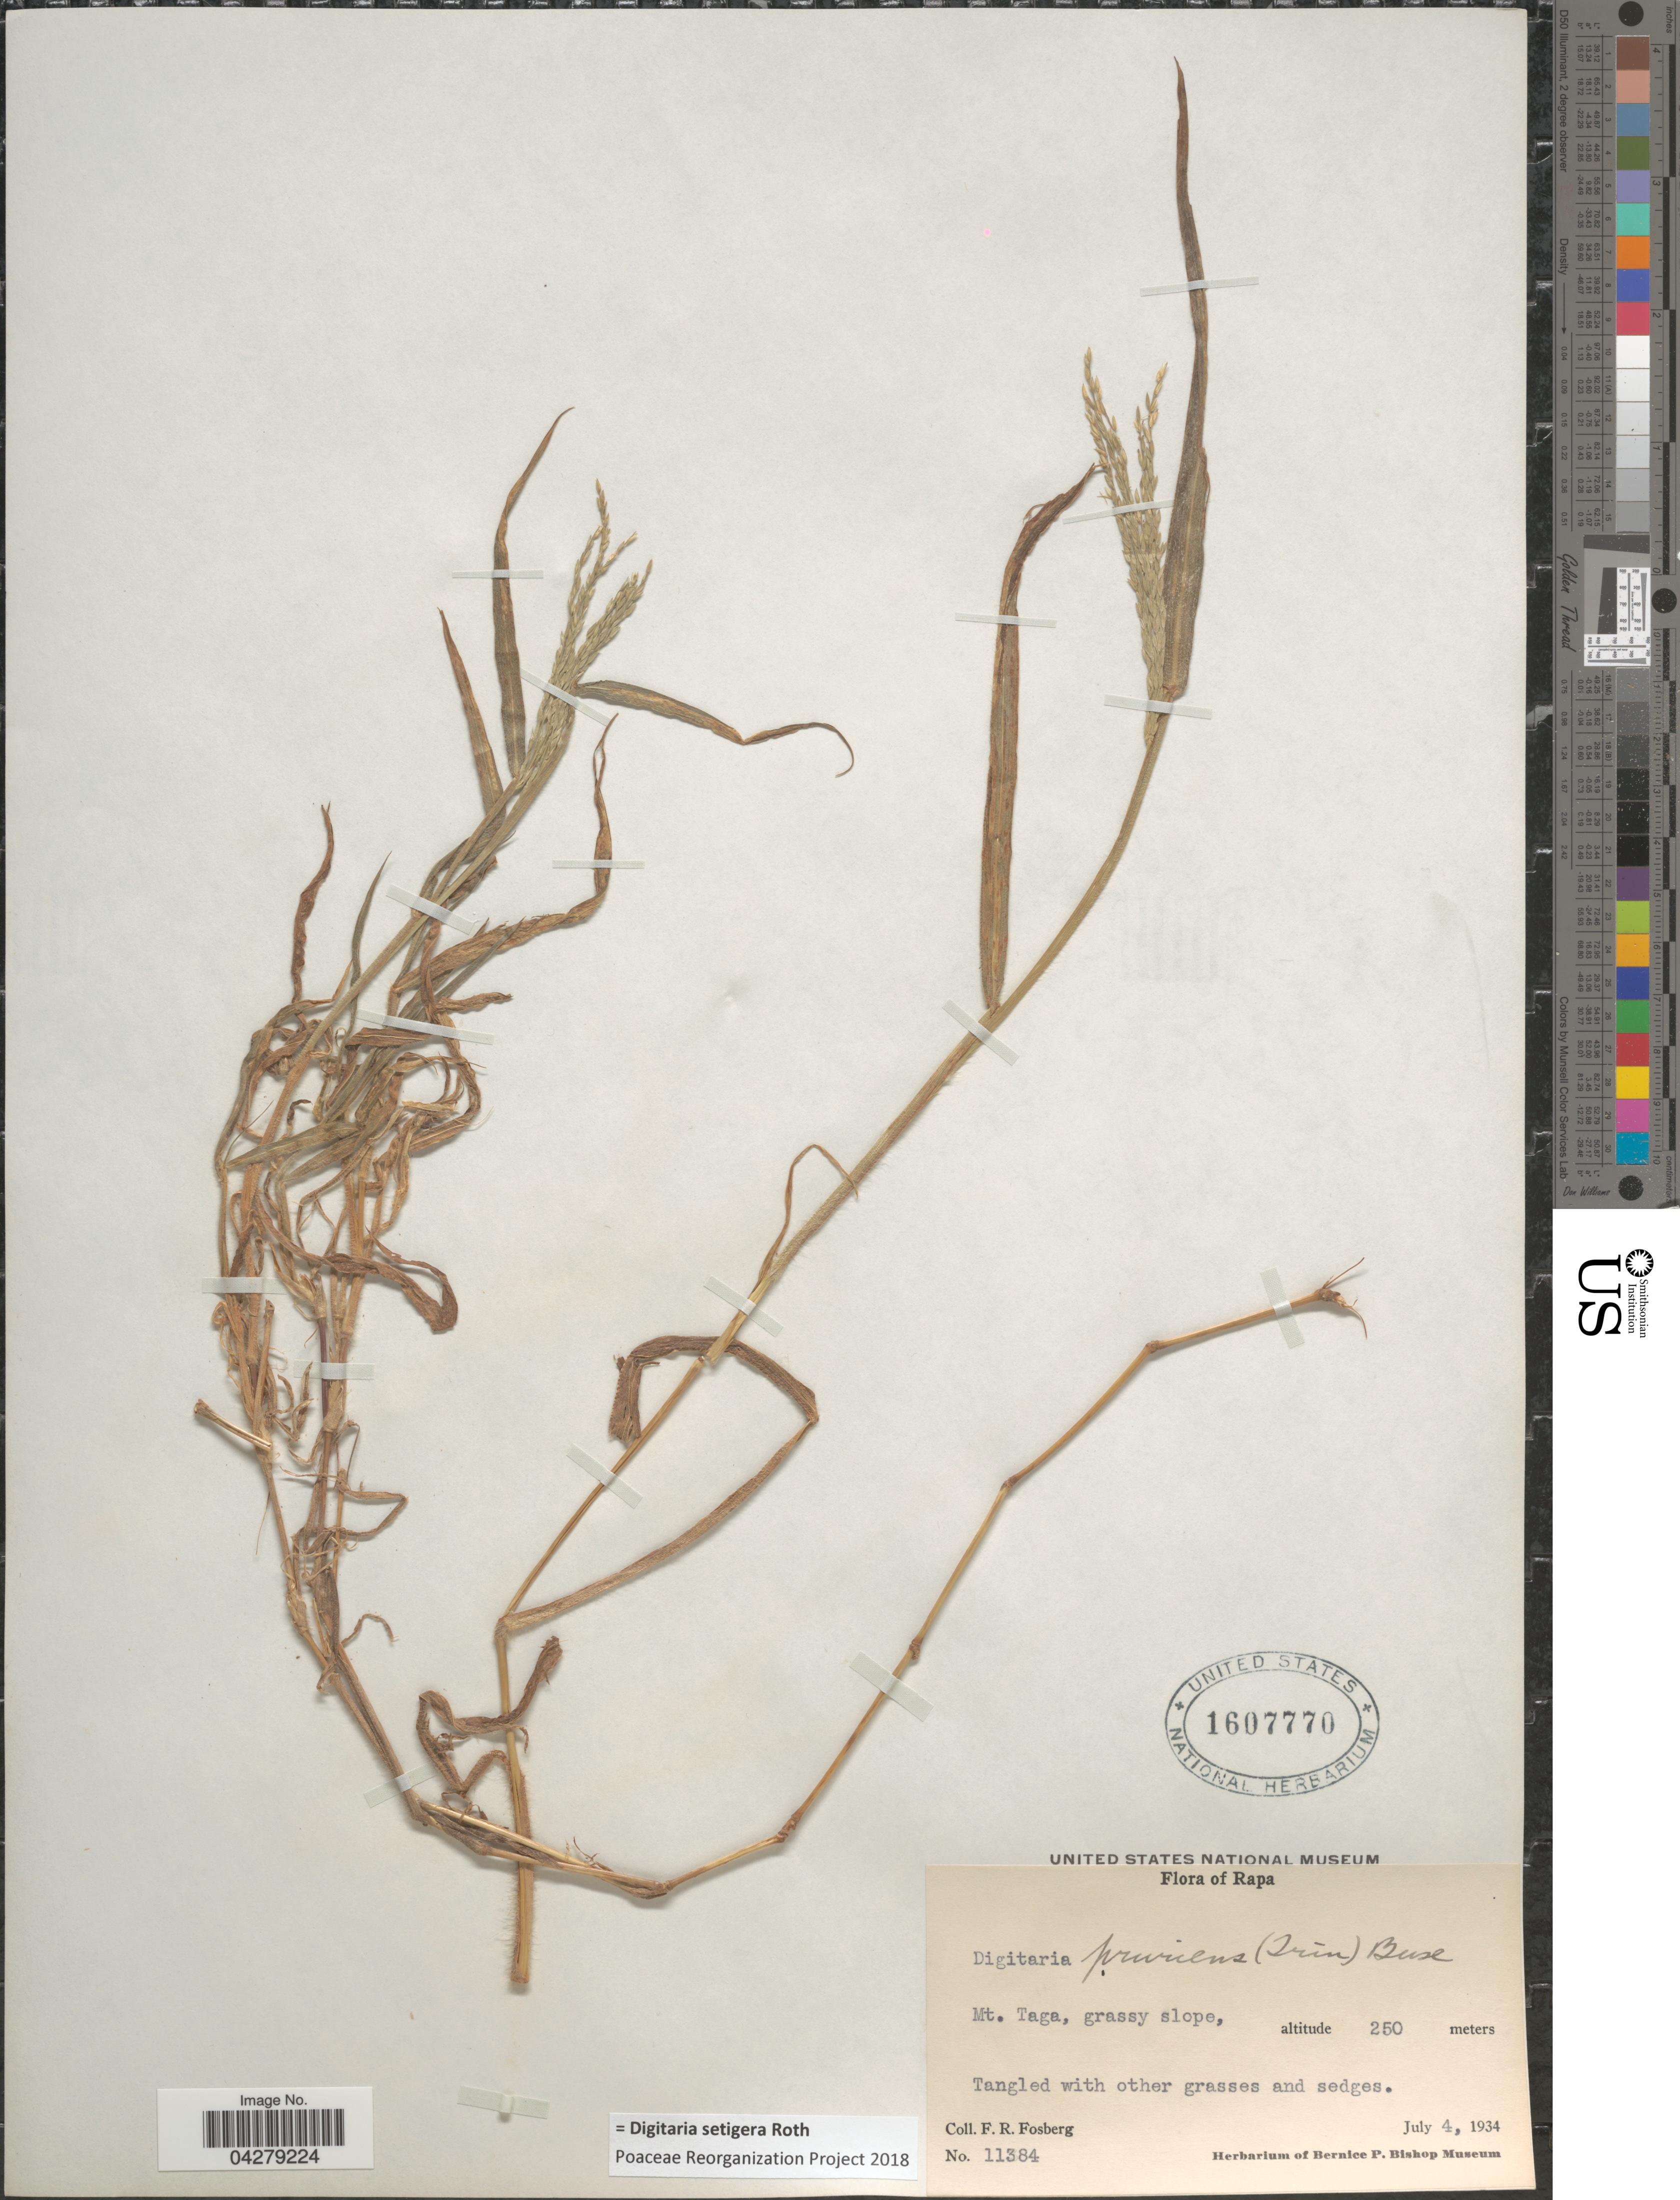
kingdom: Plantae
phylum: Tracheophyta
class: Liliopsida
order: Poales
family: Poaceae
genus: Digitaria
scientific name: Digitaria setigera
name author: Roth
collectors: F. R. Fosberg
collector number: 11384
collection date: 1934-07-04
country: French Polynesia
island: Rapa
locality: Rapa. Mt. Taga, grassy slope.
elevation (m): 250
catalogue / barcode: US 1607770